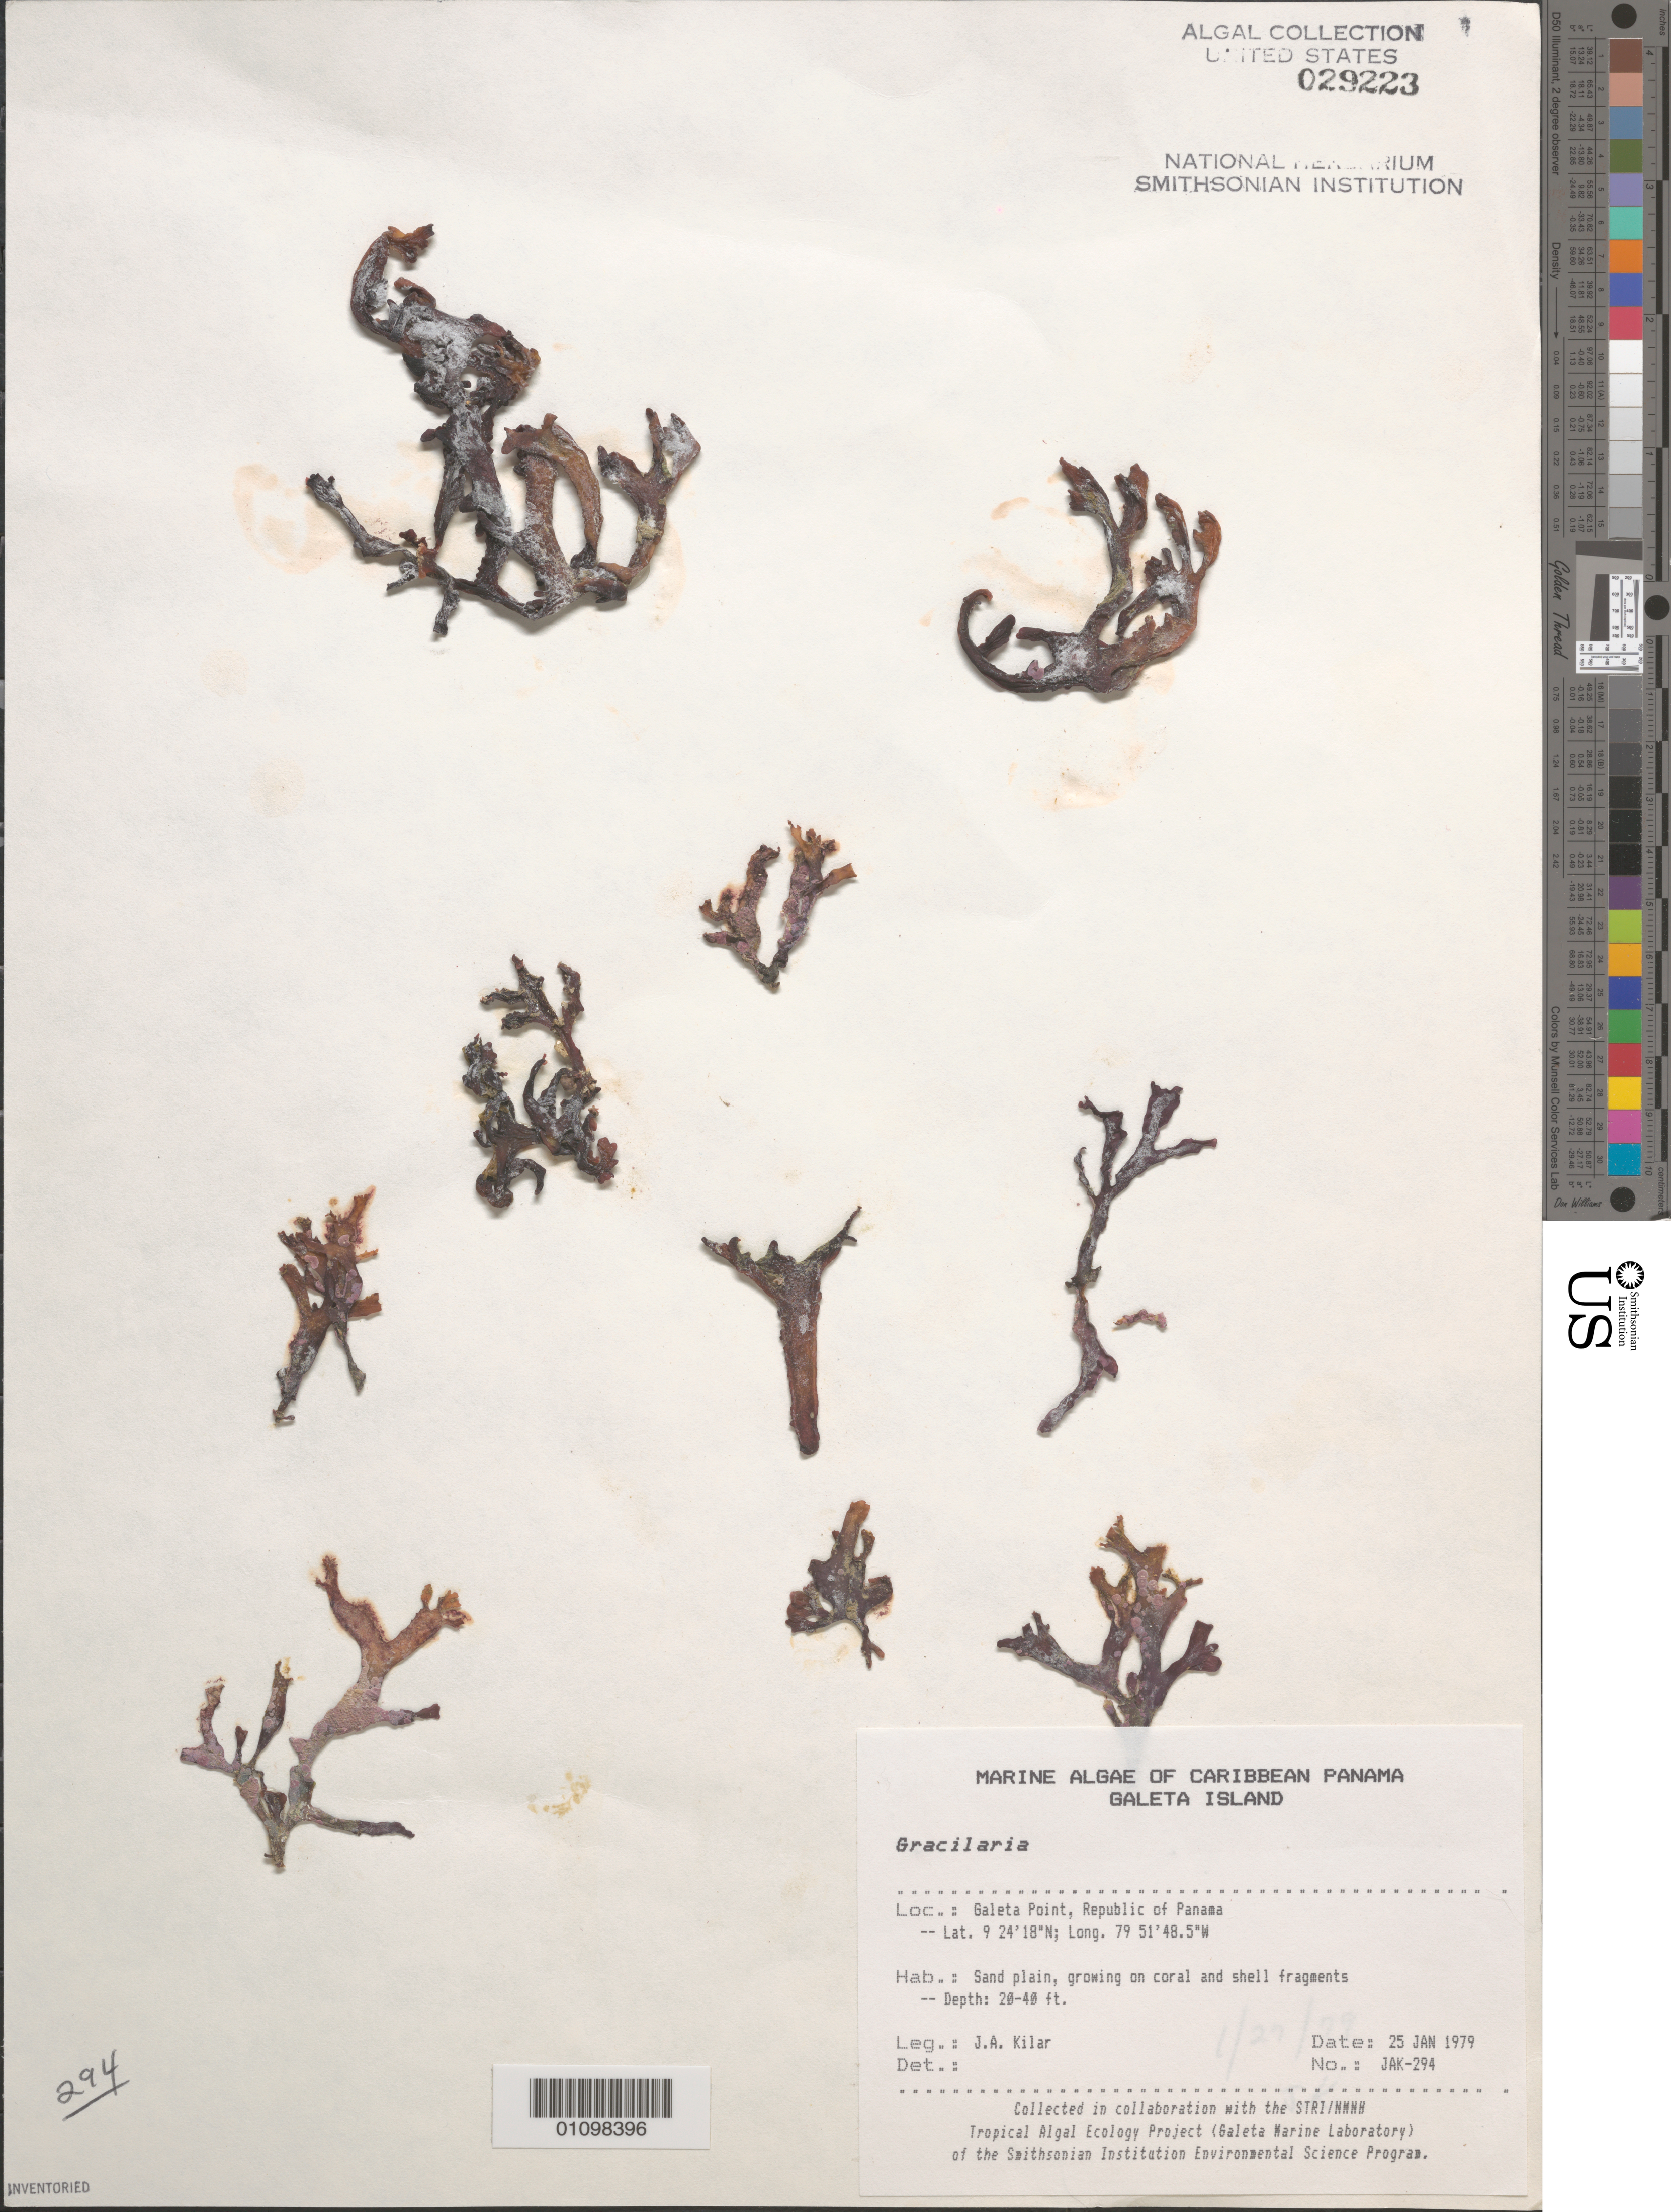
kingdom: Plantae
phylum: Rhodophyta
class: Florideophyceae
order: Gracilariales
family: Gracilariaceae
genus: Gracilaria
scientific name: Gracilaria sp.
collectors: J. A. Kilar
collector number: JAK-294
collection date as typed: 25 Jan 1979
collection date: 1979-01-25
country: Panama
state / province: Colón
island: Galeta Island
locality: Galeta Point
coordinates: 9 24' 18" N, 79 51' 48.5" W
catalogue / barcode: US 29223